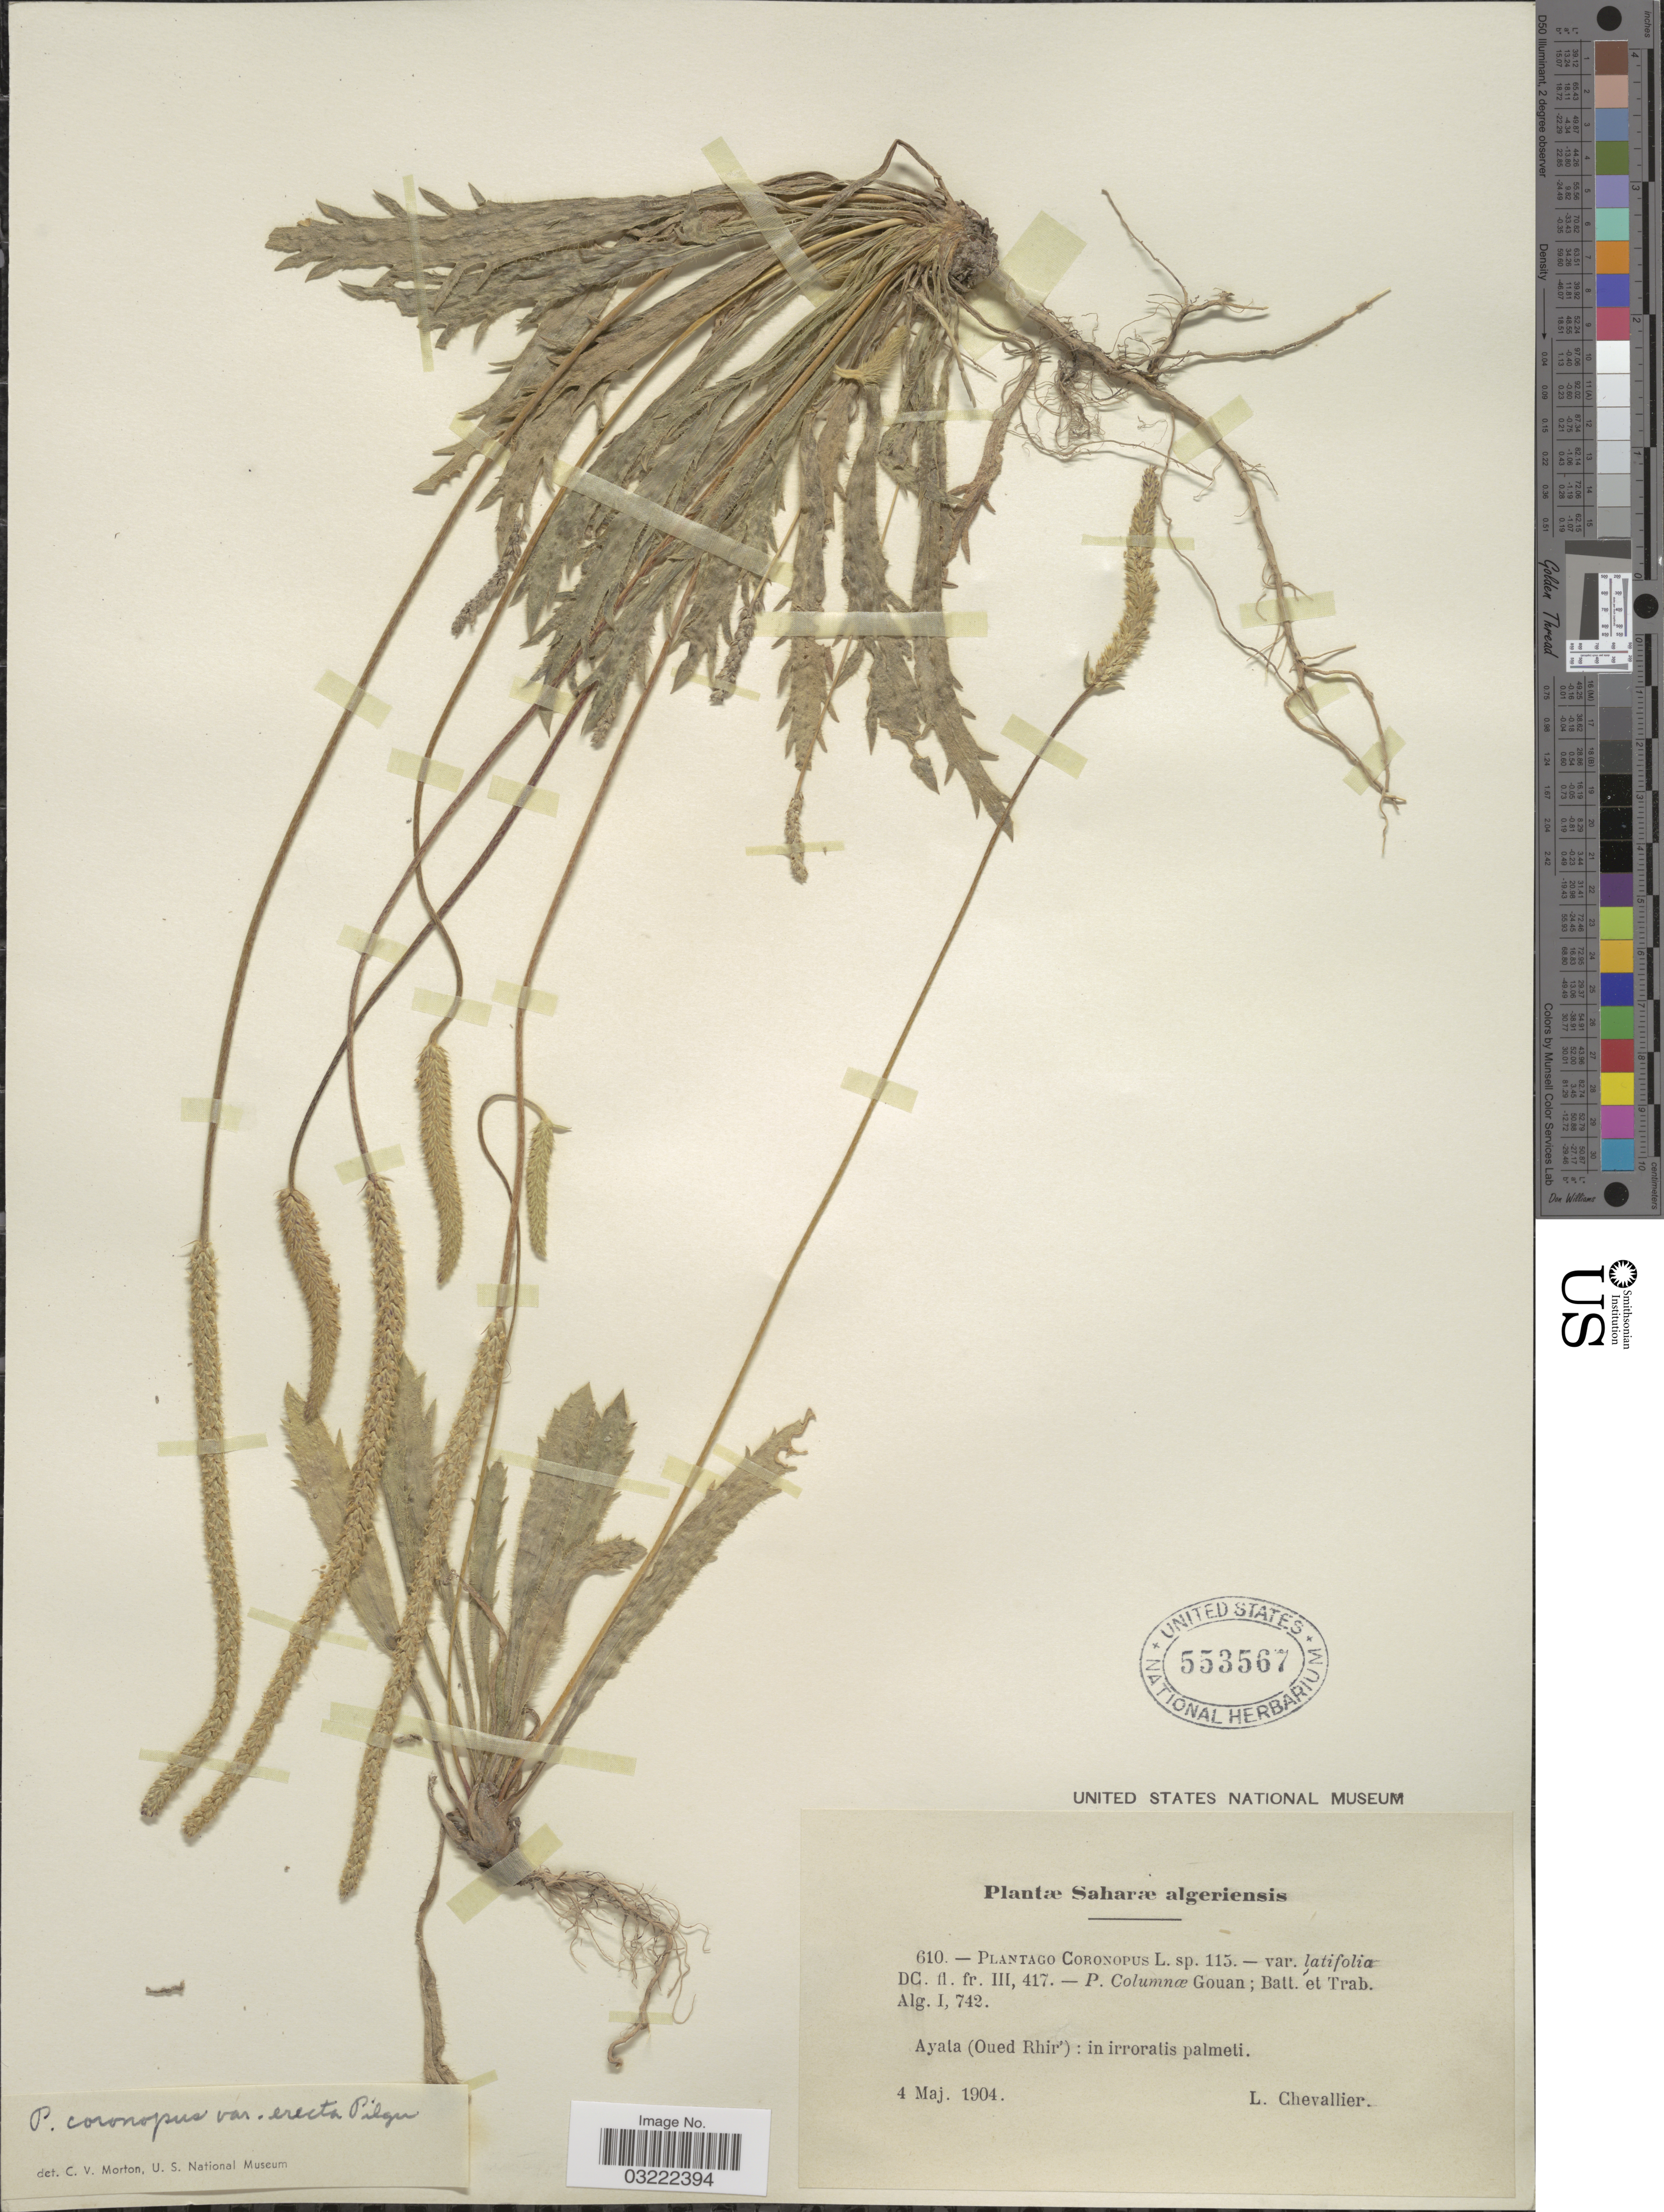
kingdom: Plantae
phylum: Tracheophyta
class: Magnoliopsida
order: Lamiales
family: Plantaginaceae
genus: Plantago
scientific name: Plantago coronopus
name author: L.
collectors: L. Chevallier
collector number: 610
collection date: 1904-05-04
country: Algeria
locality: Saharæ algeriensis, Ayata (Oued Rhir): in irroratis palmeti.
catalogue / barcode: US 553567